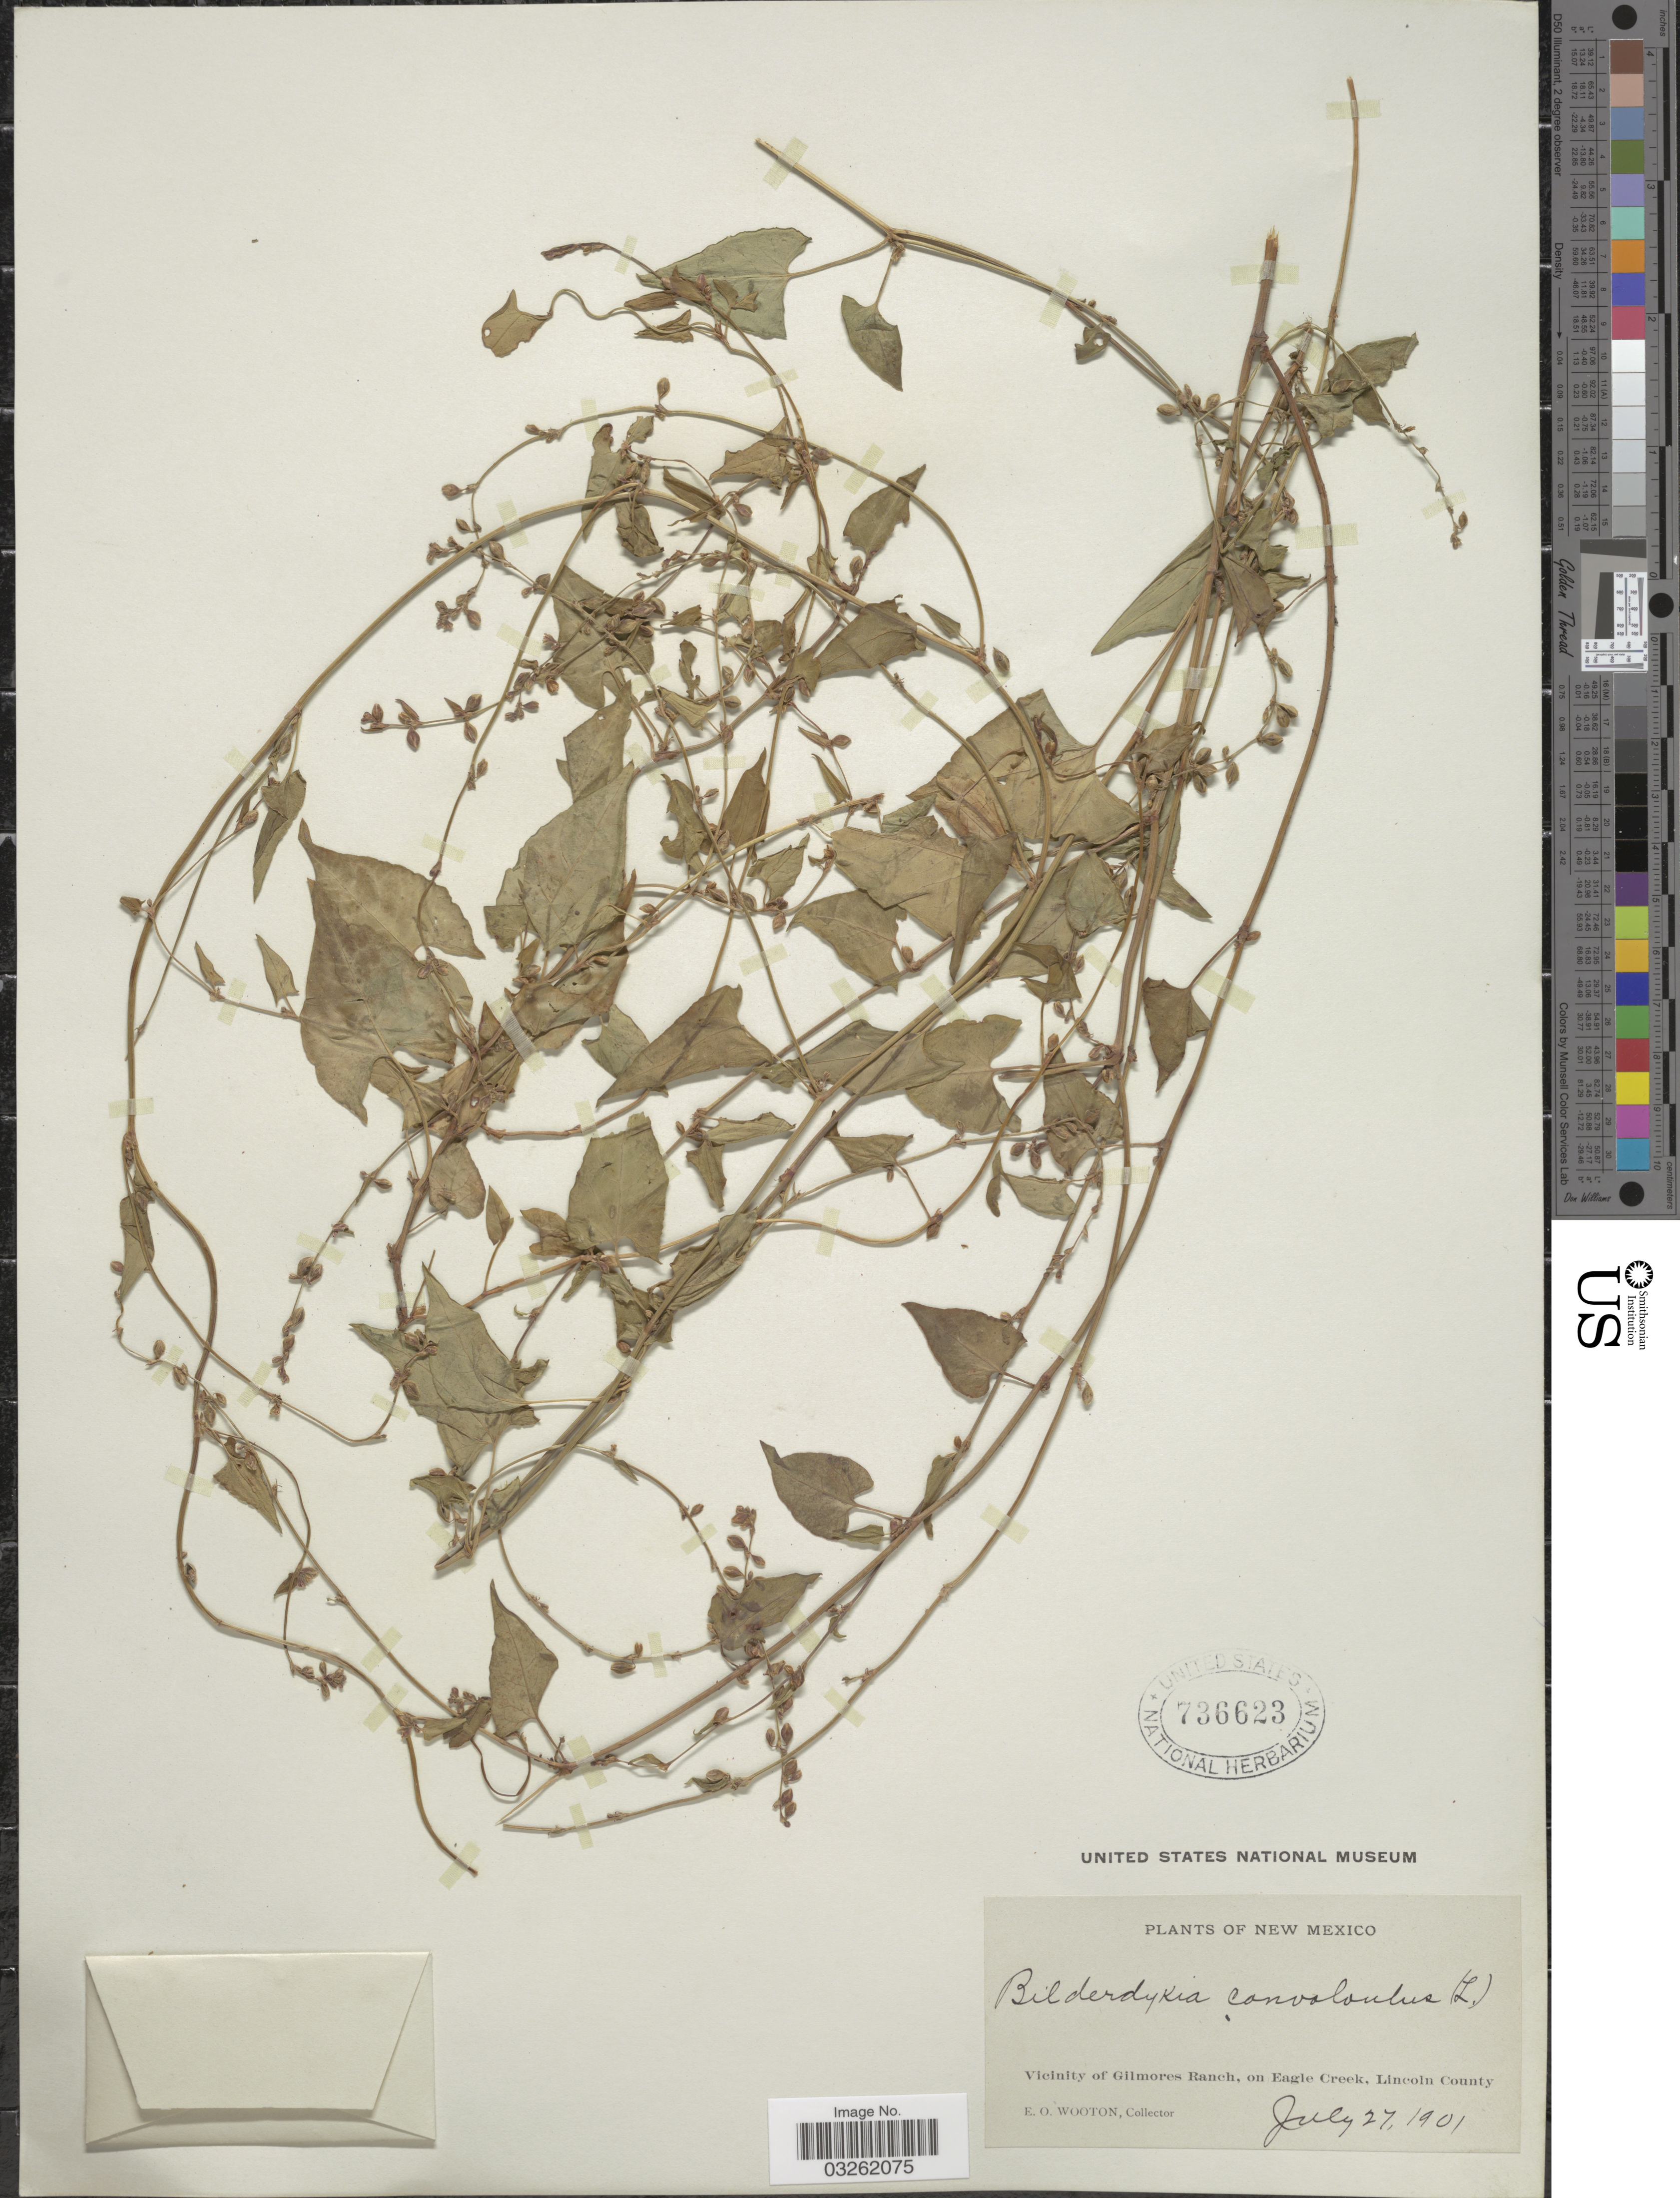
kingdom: Plantae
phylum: Tracheophyta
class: Magnoliopsida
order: Caryophyllales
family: Polygonaceae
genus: Fallopia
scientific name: Fallopia convolvulus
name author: (L.) Á. Löve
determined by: Strong, M. T., (US), Smithsonian Institution - National Museum of Natural History (UNITED STATES)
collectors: E. O. Wooton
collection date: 1901-07-27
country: United States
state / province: New Mexico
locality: Vicinity of Gilmores Ranch, on Eagle Creek, Lincoln County.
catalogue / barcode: US 736623